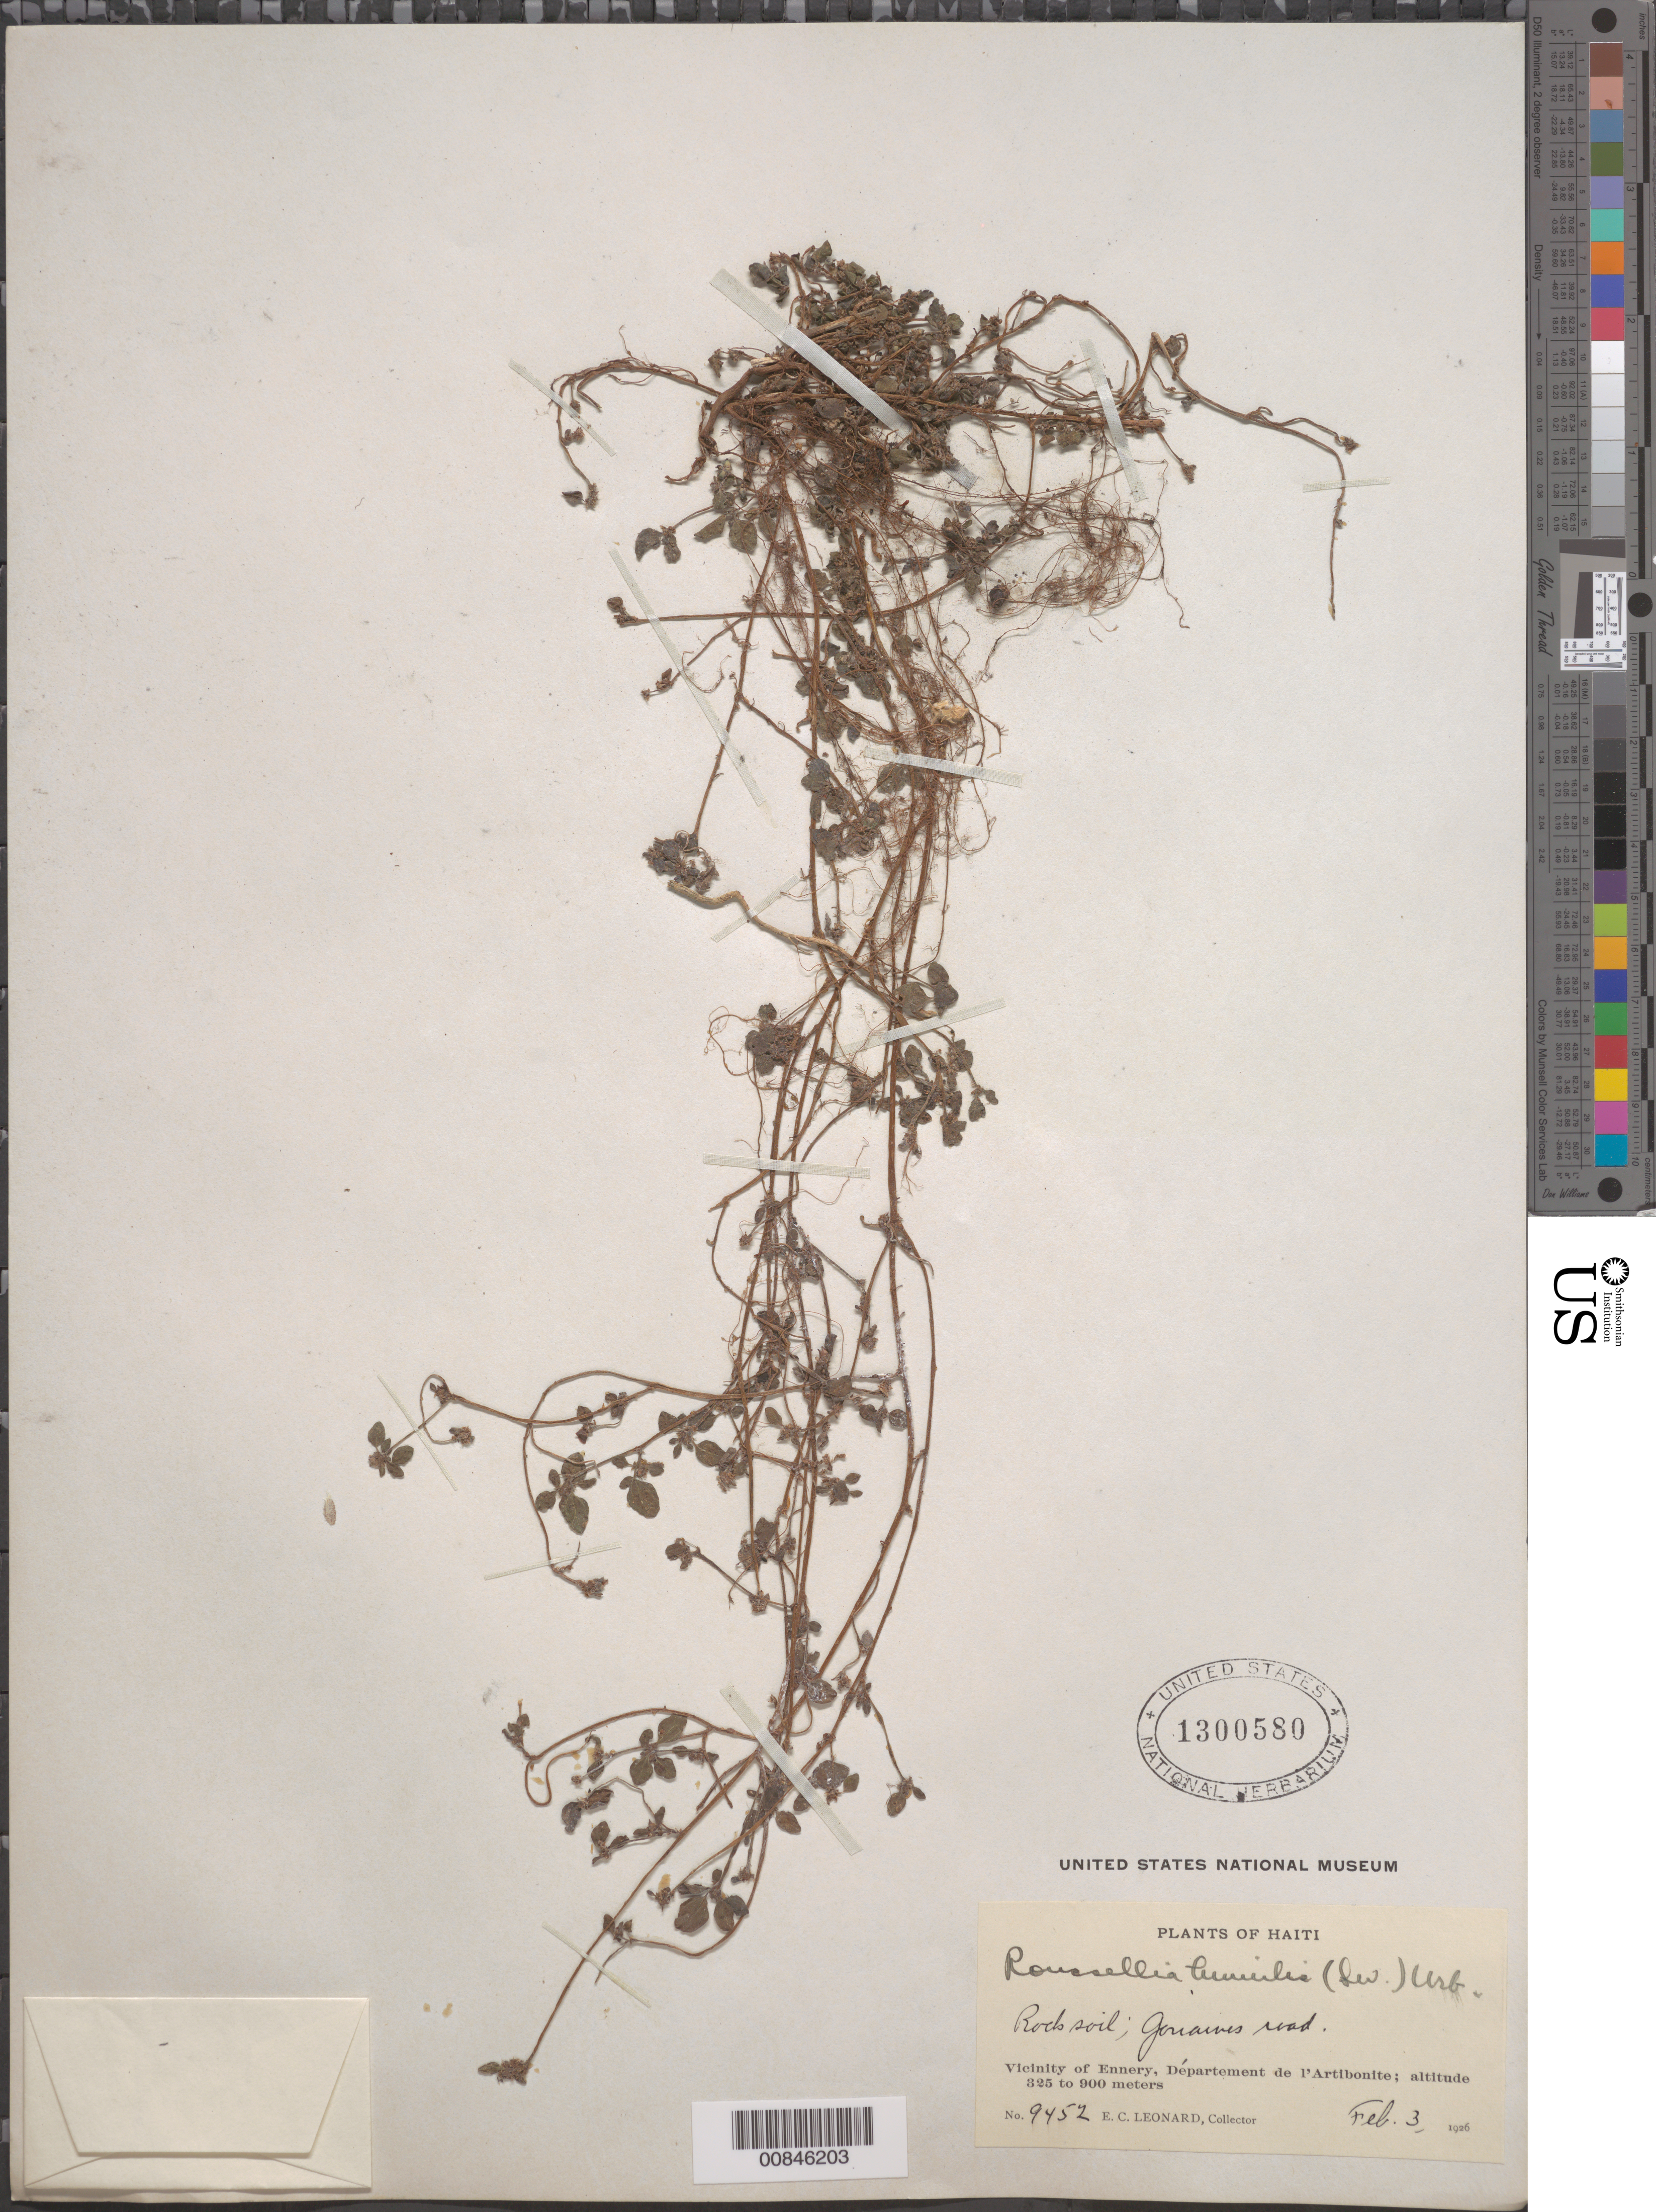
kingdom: Plantae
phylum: Tracheophyta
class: Magnoliopsida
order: Rosales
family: Urticaceae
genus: Rousselia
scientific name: Rousselia humilis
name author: (Sw.) Urb.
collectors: E. C. Leonard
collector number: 9452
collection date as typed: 03 Feb 1926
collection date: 1926-02-03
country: Haiti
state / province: Artibonite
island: Hispaniola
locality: Vicinity of Ennery. Gonaives road.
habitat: Rocky soil.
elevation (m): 325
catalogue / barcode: US 1300580